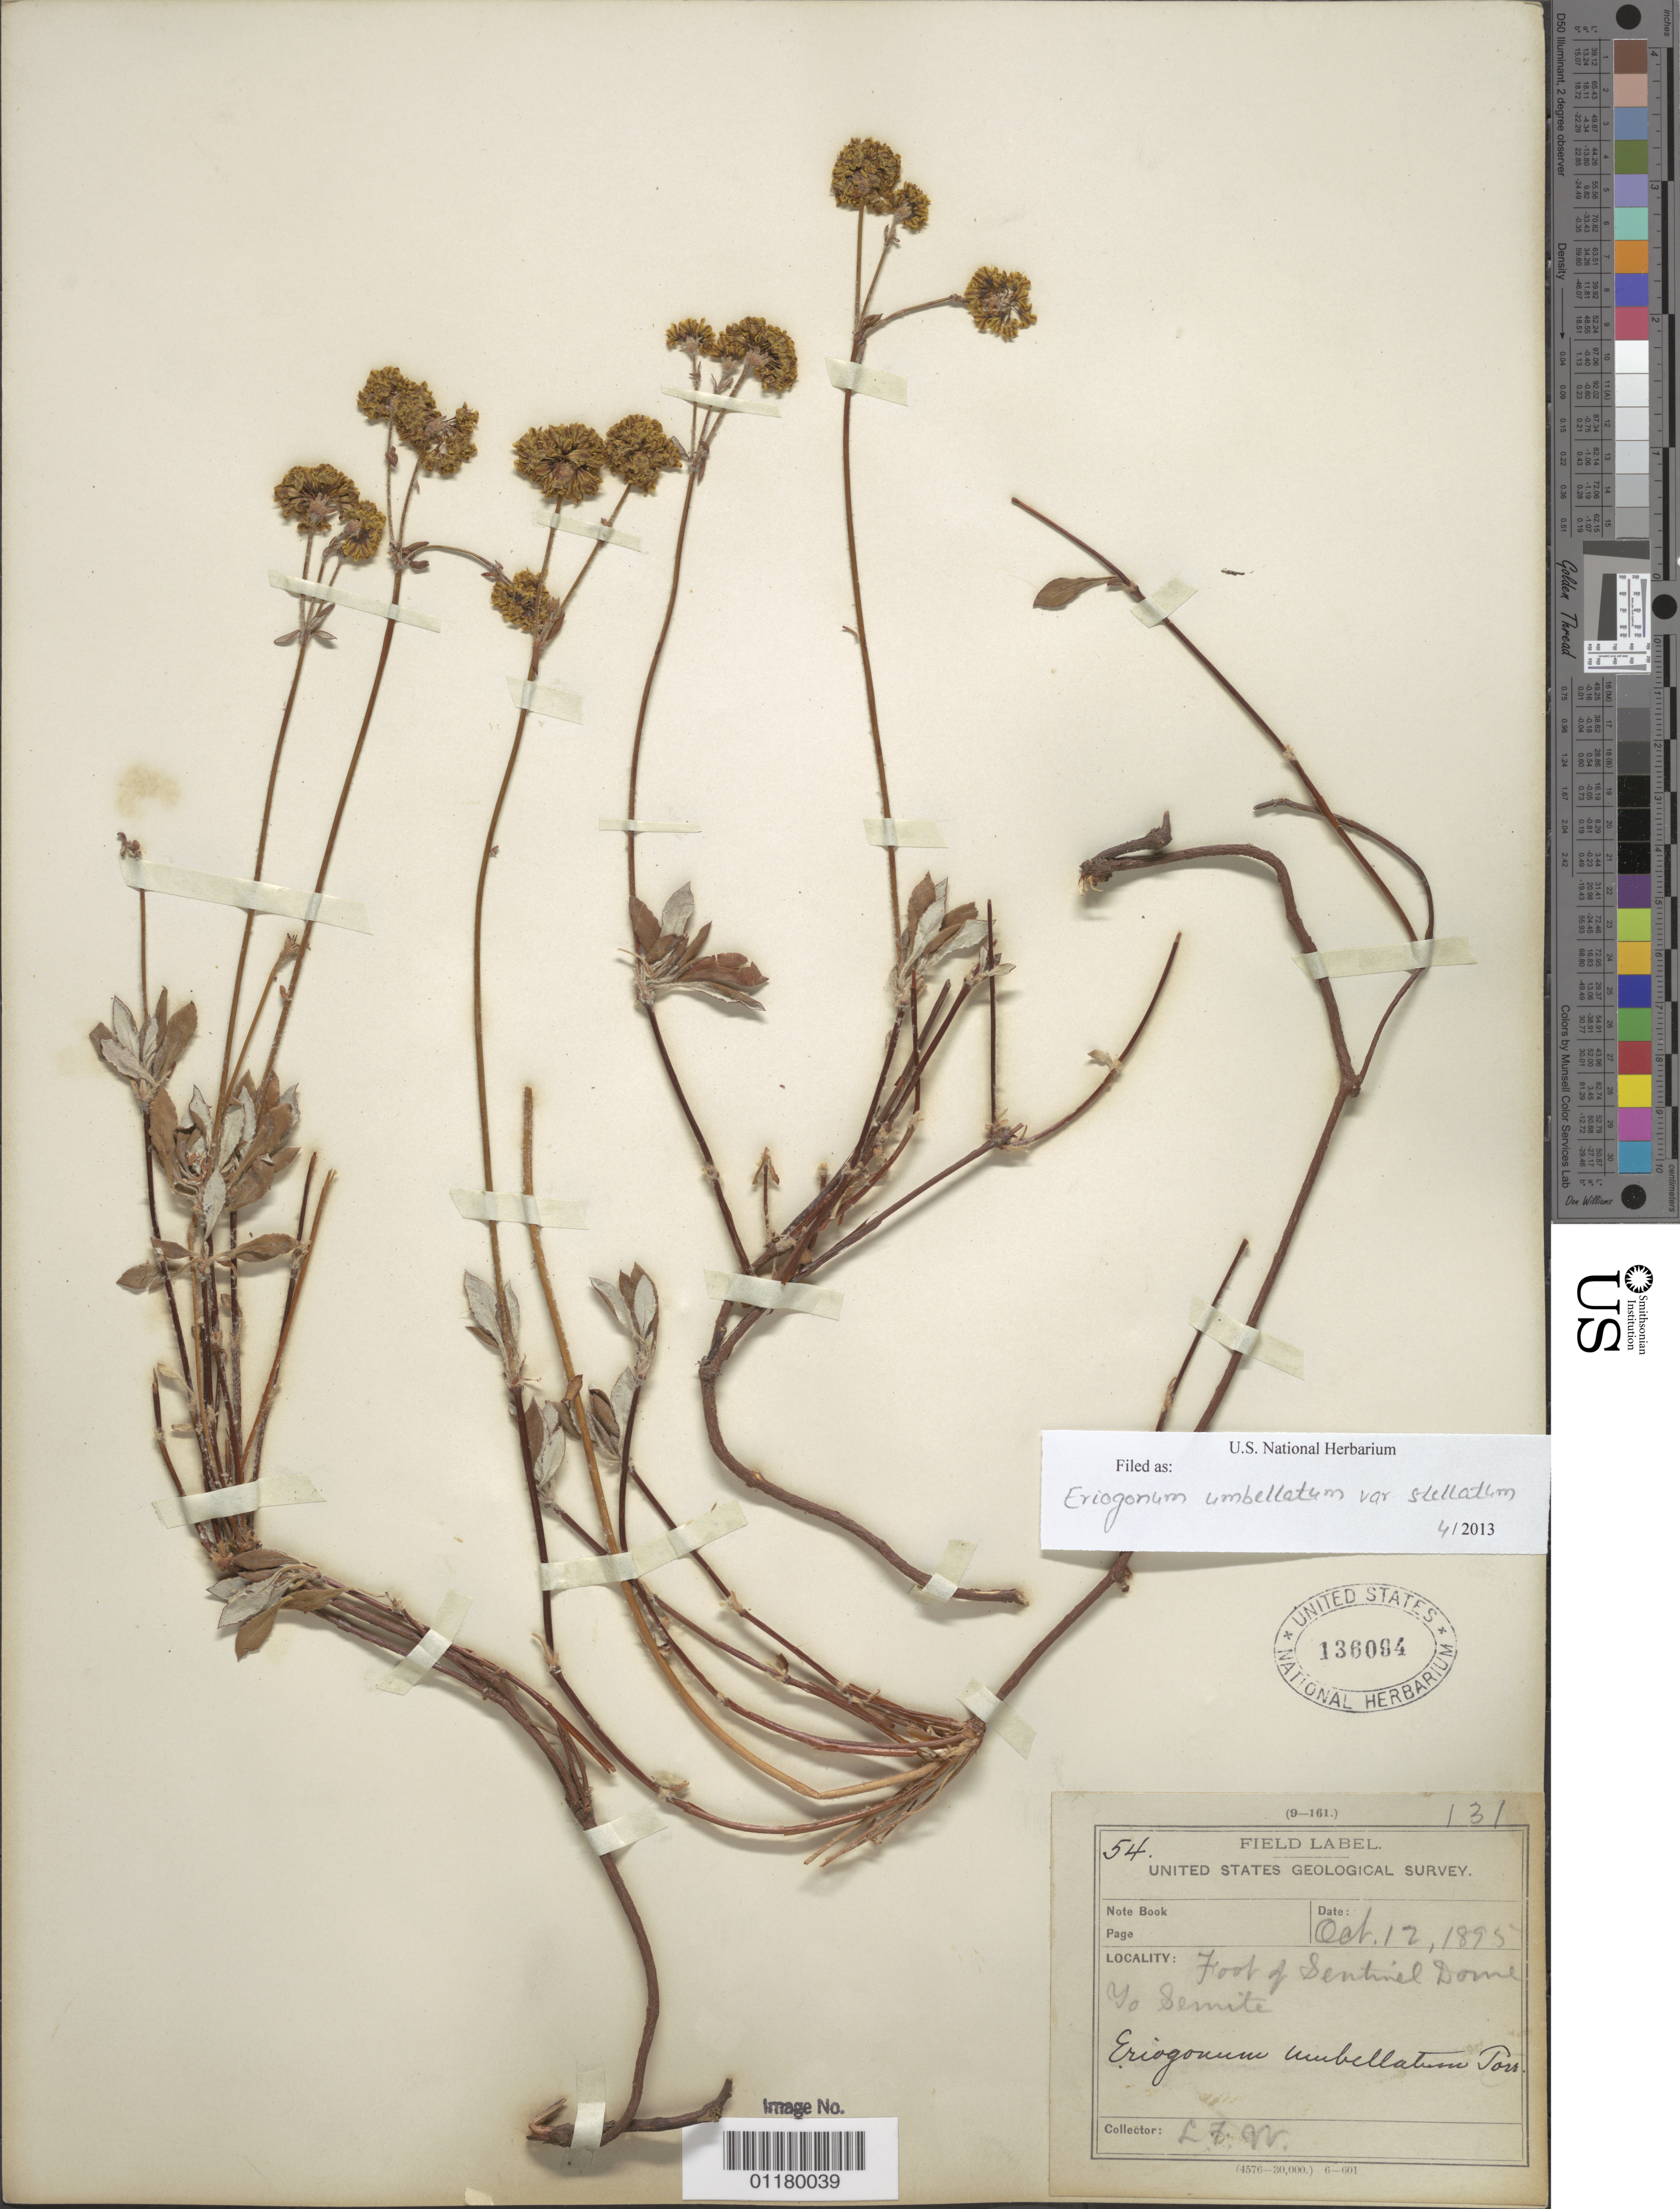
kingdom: Plantae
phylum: Tracheophyta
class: Magnoliopsida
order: Caryophyllales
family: Polygonaceae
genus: Eriogonum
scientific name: Eriogonum umbellatum var. stellatum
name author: (Benth.) M.E. Jones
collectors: L. F. Ward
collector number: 54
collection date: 1895-10-12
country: United States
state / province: California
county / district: Mariposa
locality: Foot of Sentinel Dome, Yosemite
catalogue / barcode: US 136094